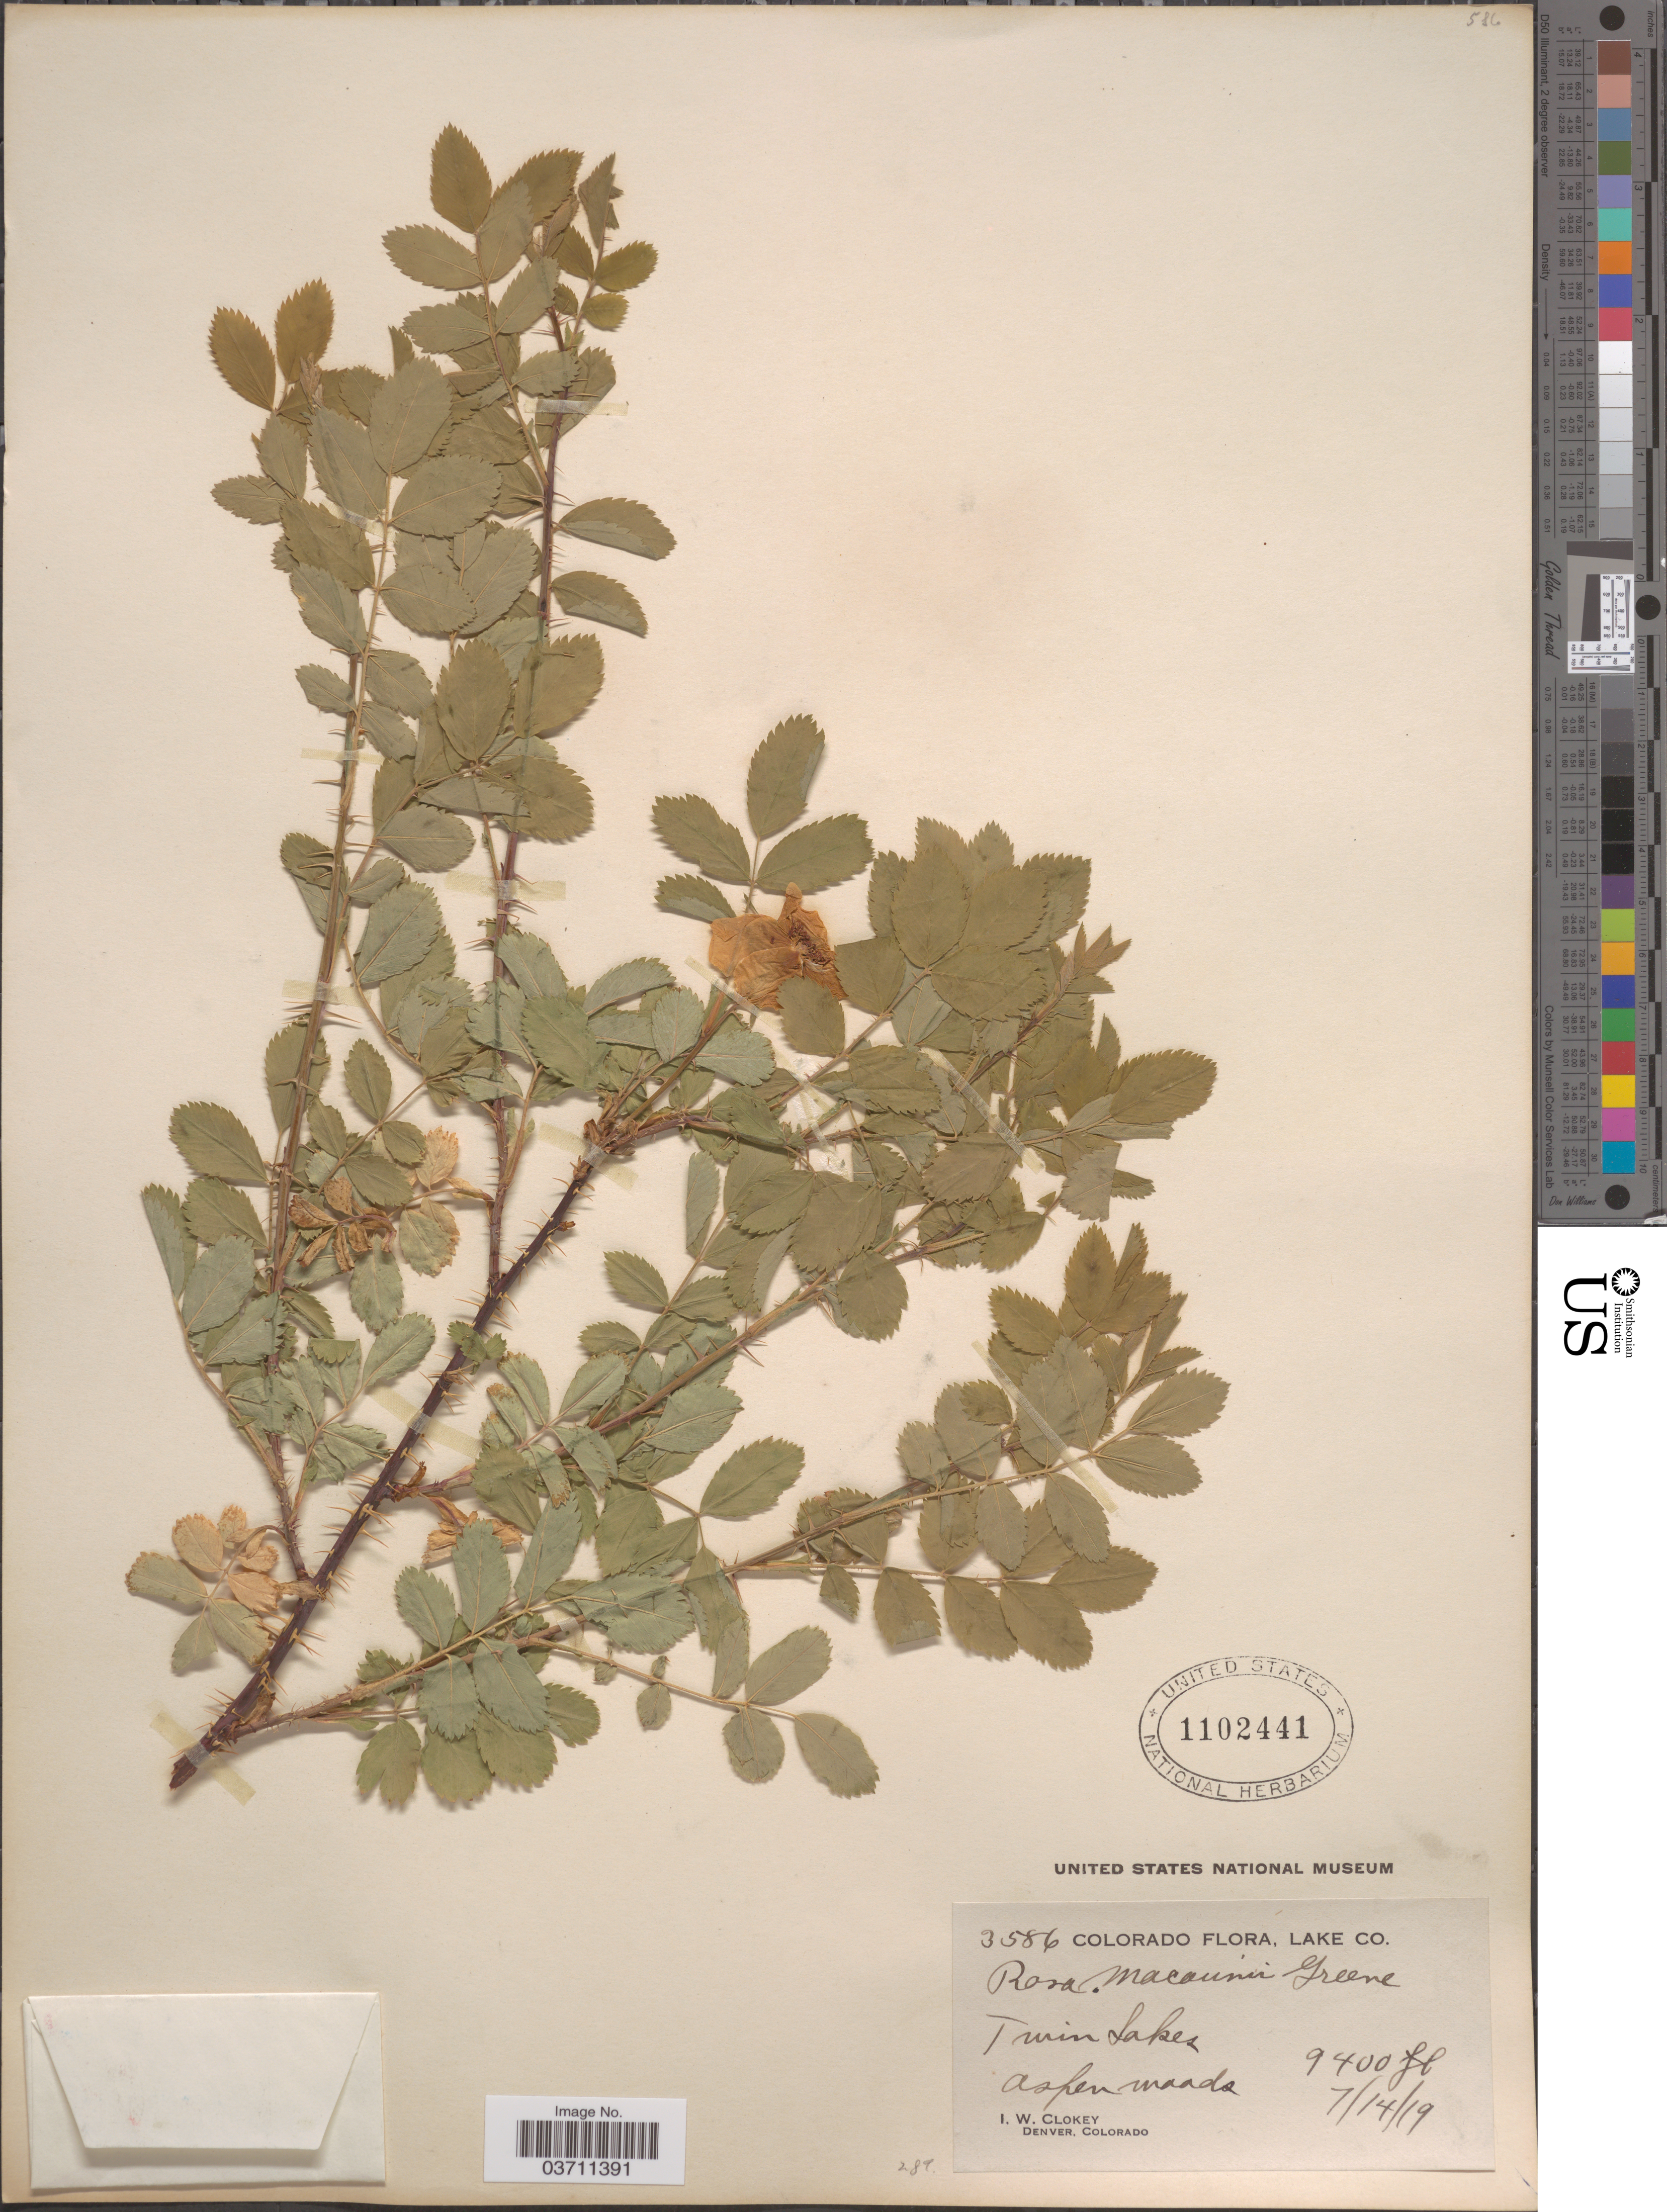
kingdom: Plantae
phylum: Tracheophyta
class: Magnoliopsida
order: Rosales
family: Rosaceae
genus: Rosa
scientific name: Rosa macounii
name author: Greene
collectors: I. W. Clokey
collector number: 3586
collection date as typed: Transcribed d/m/y: 14/7/19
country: United States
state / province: Colorado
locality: Lake Co. Twin Lakes.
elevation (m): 2865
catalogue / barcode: US 1102441